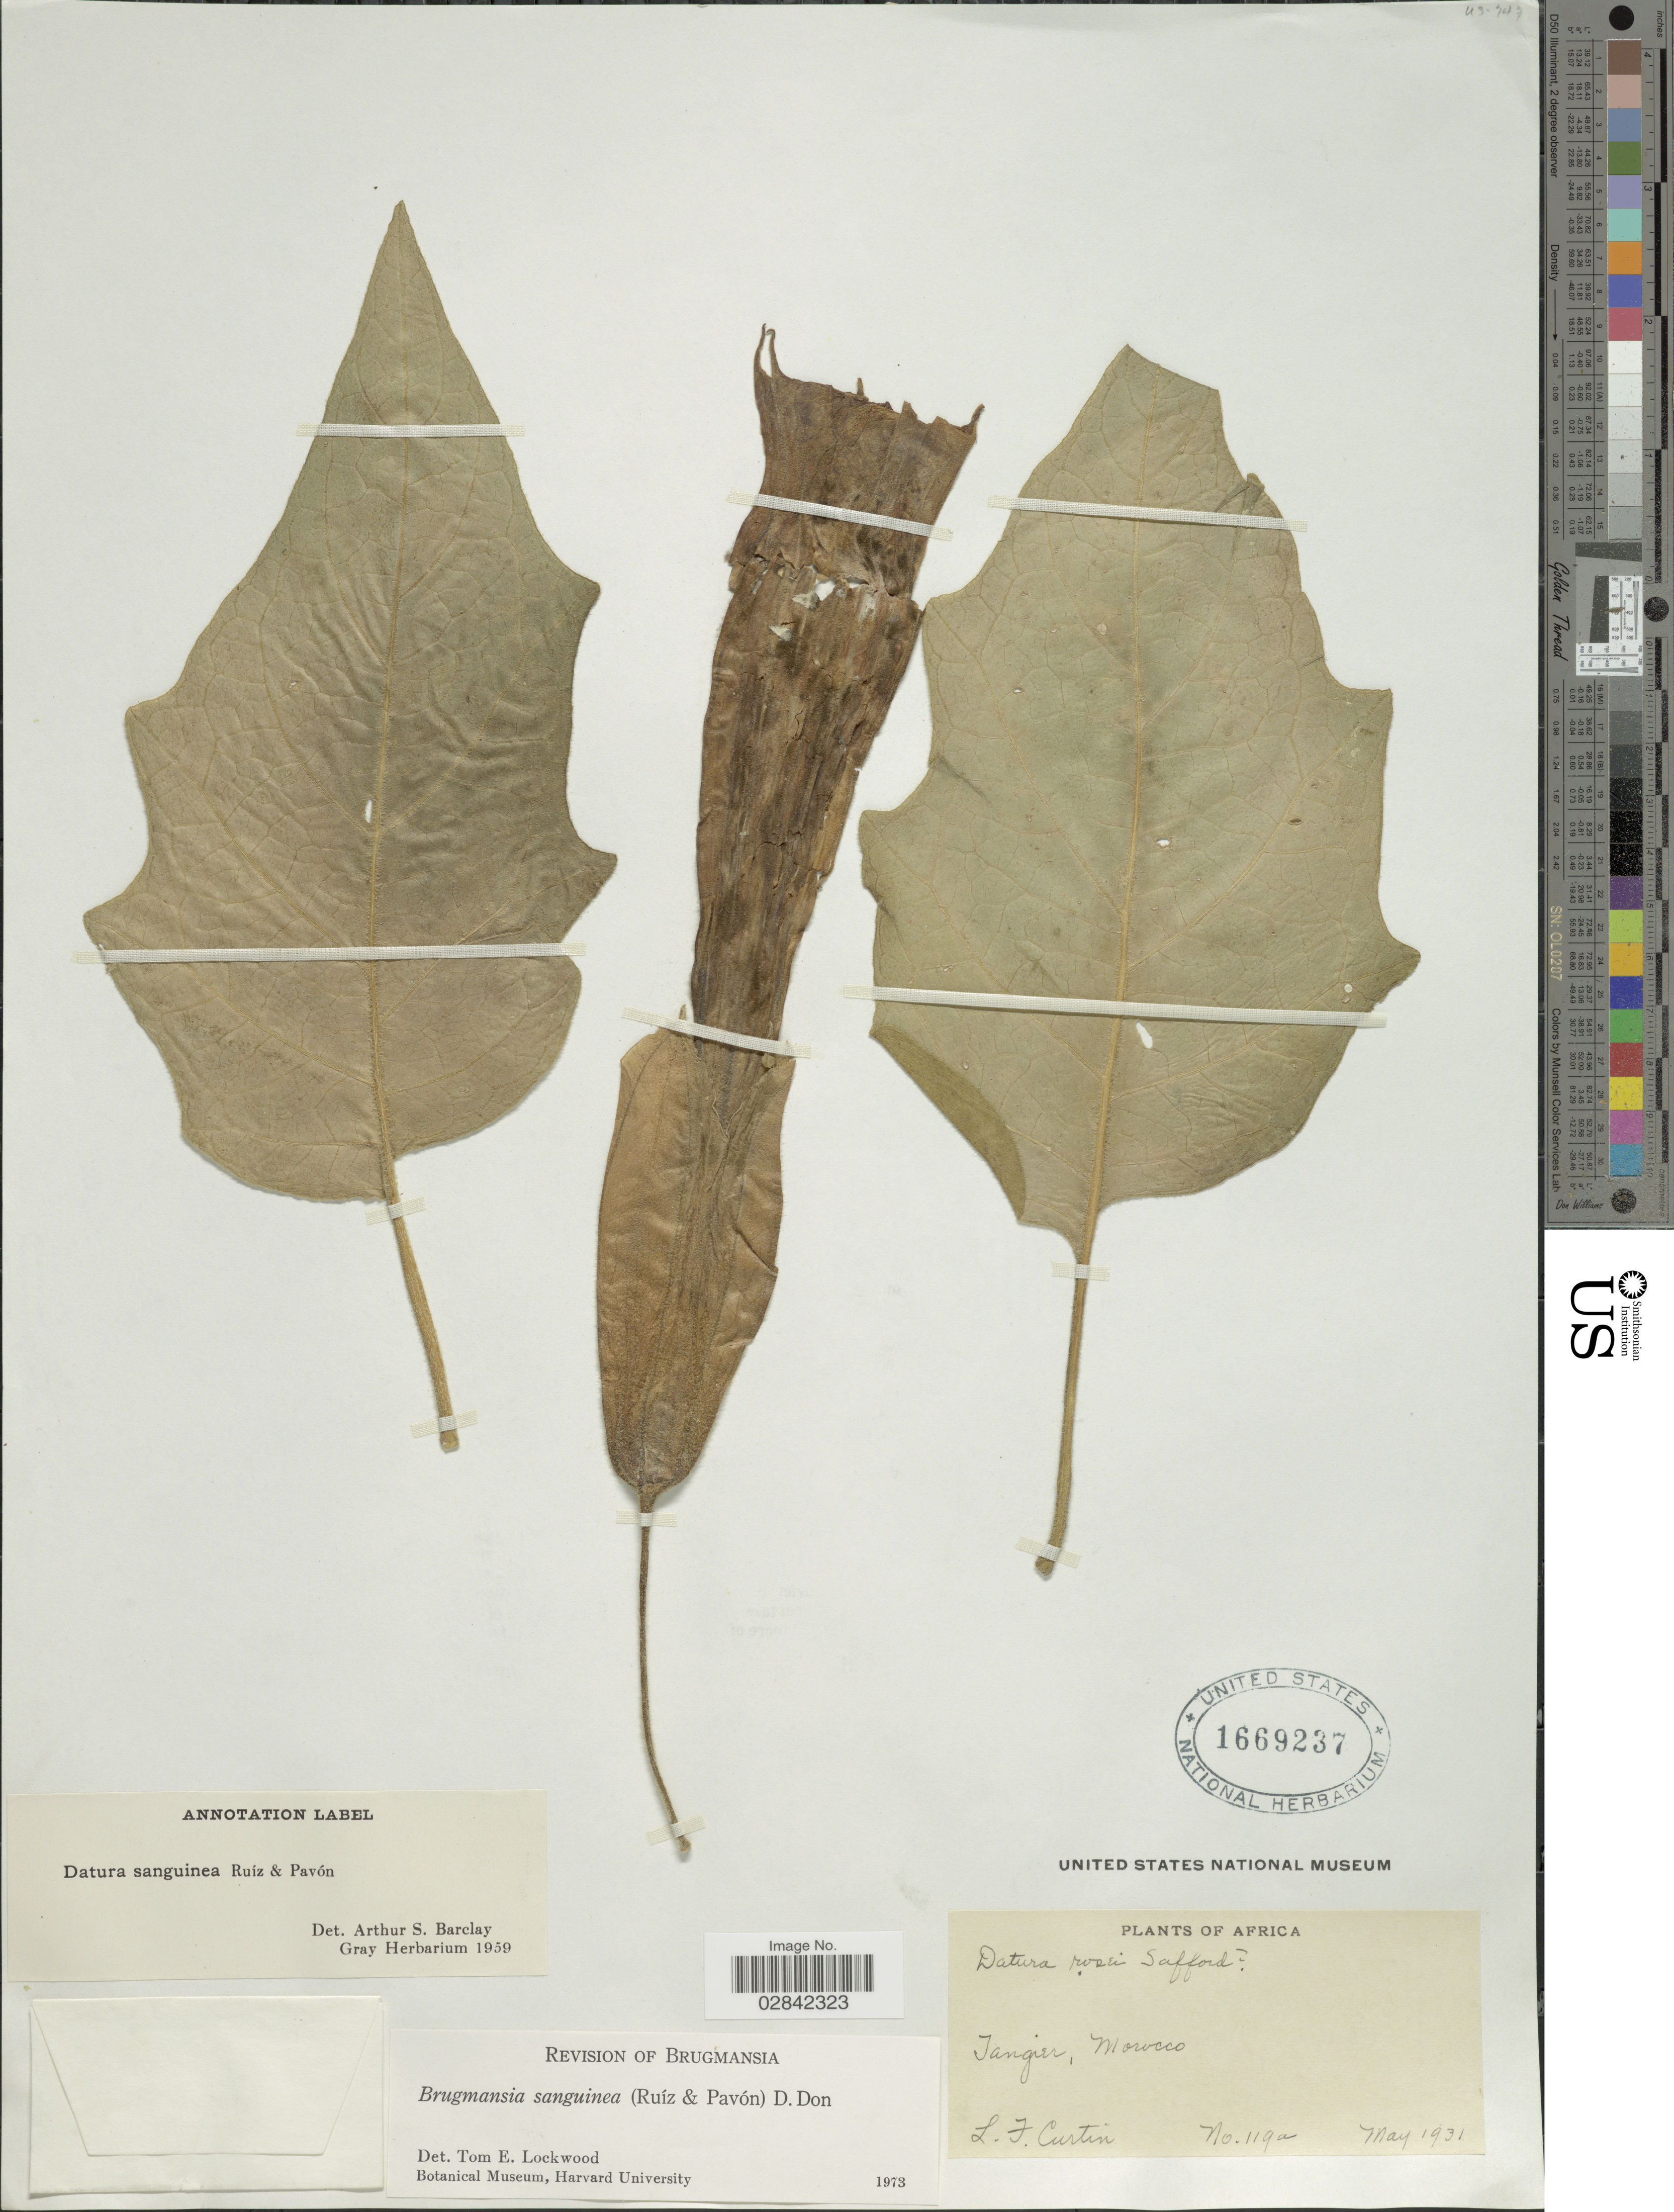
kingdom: Plantae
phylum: Tracheophyta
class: Magnoliopsida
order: Solanales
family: Solanaceae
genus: Brugmansia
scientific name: Brugmansia sanguinea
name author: (Ruiz & Pav.) D. Don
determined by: Lockwood, T. E.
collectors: L. Curtin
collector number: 119a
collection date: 1931-05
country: Morocco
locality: Tangier, Morocco, Africa.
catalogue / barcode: US 1669237